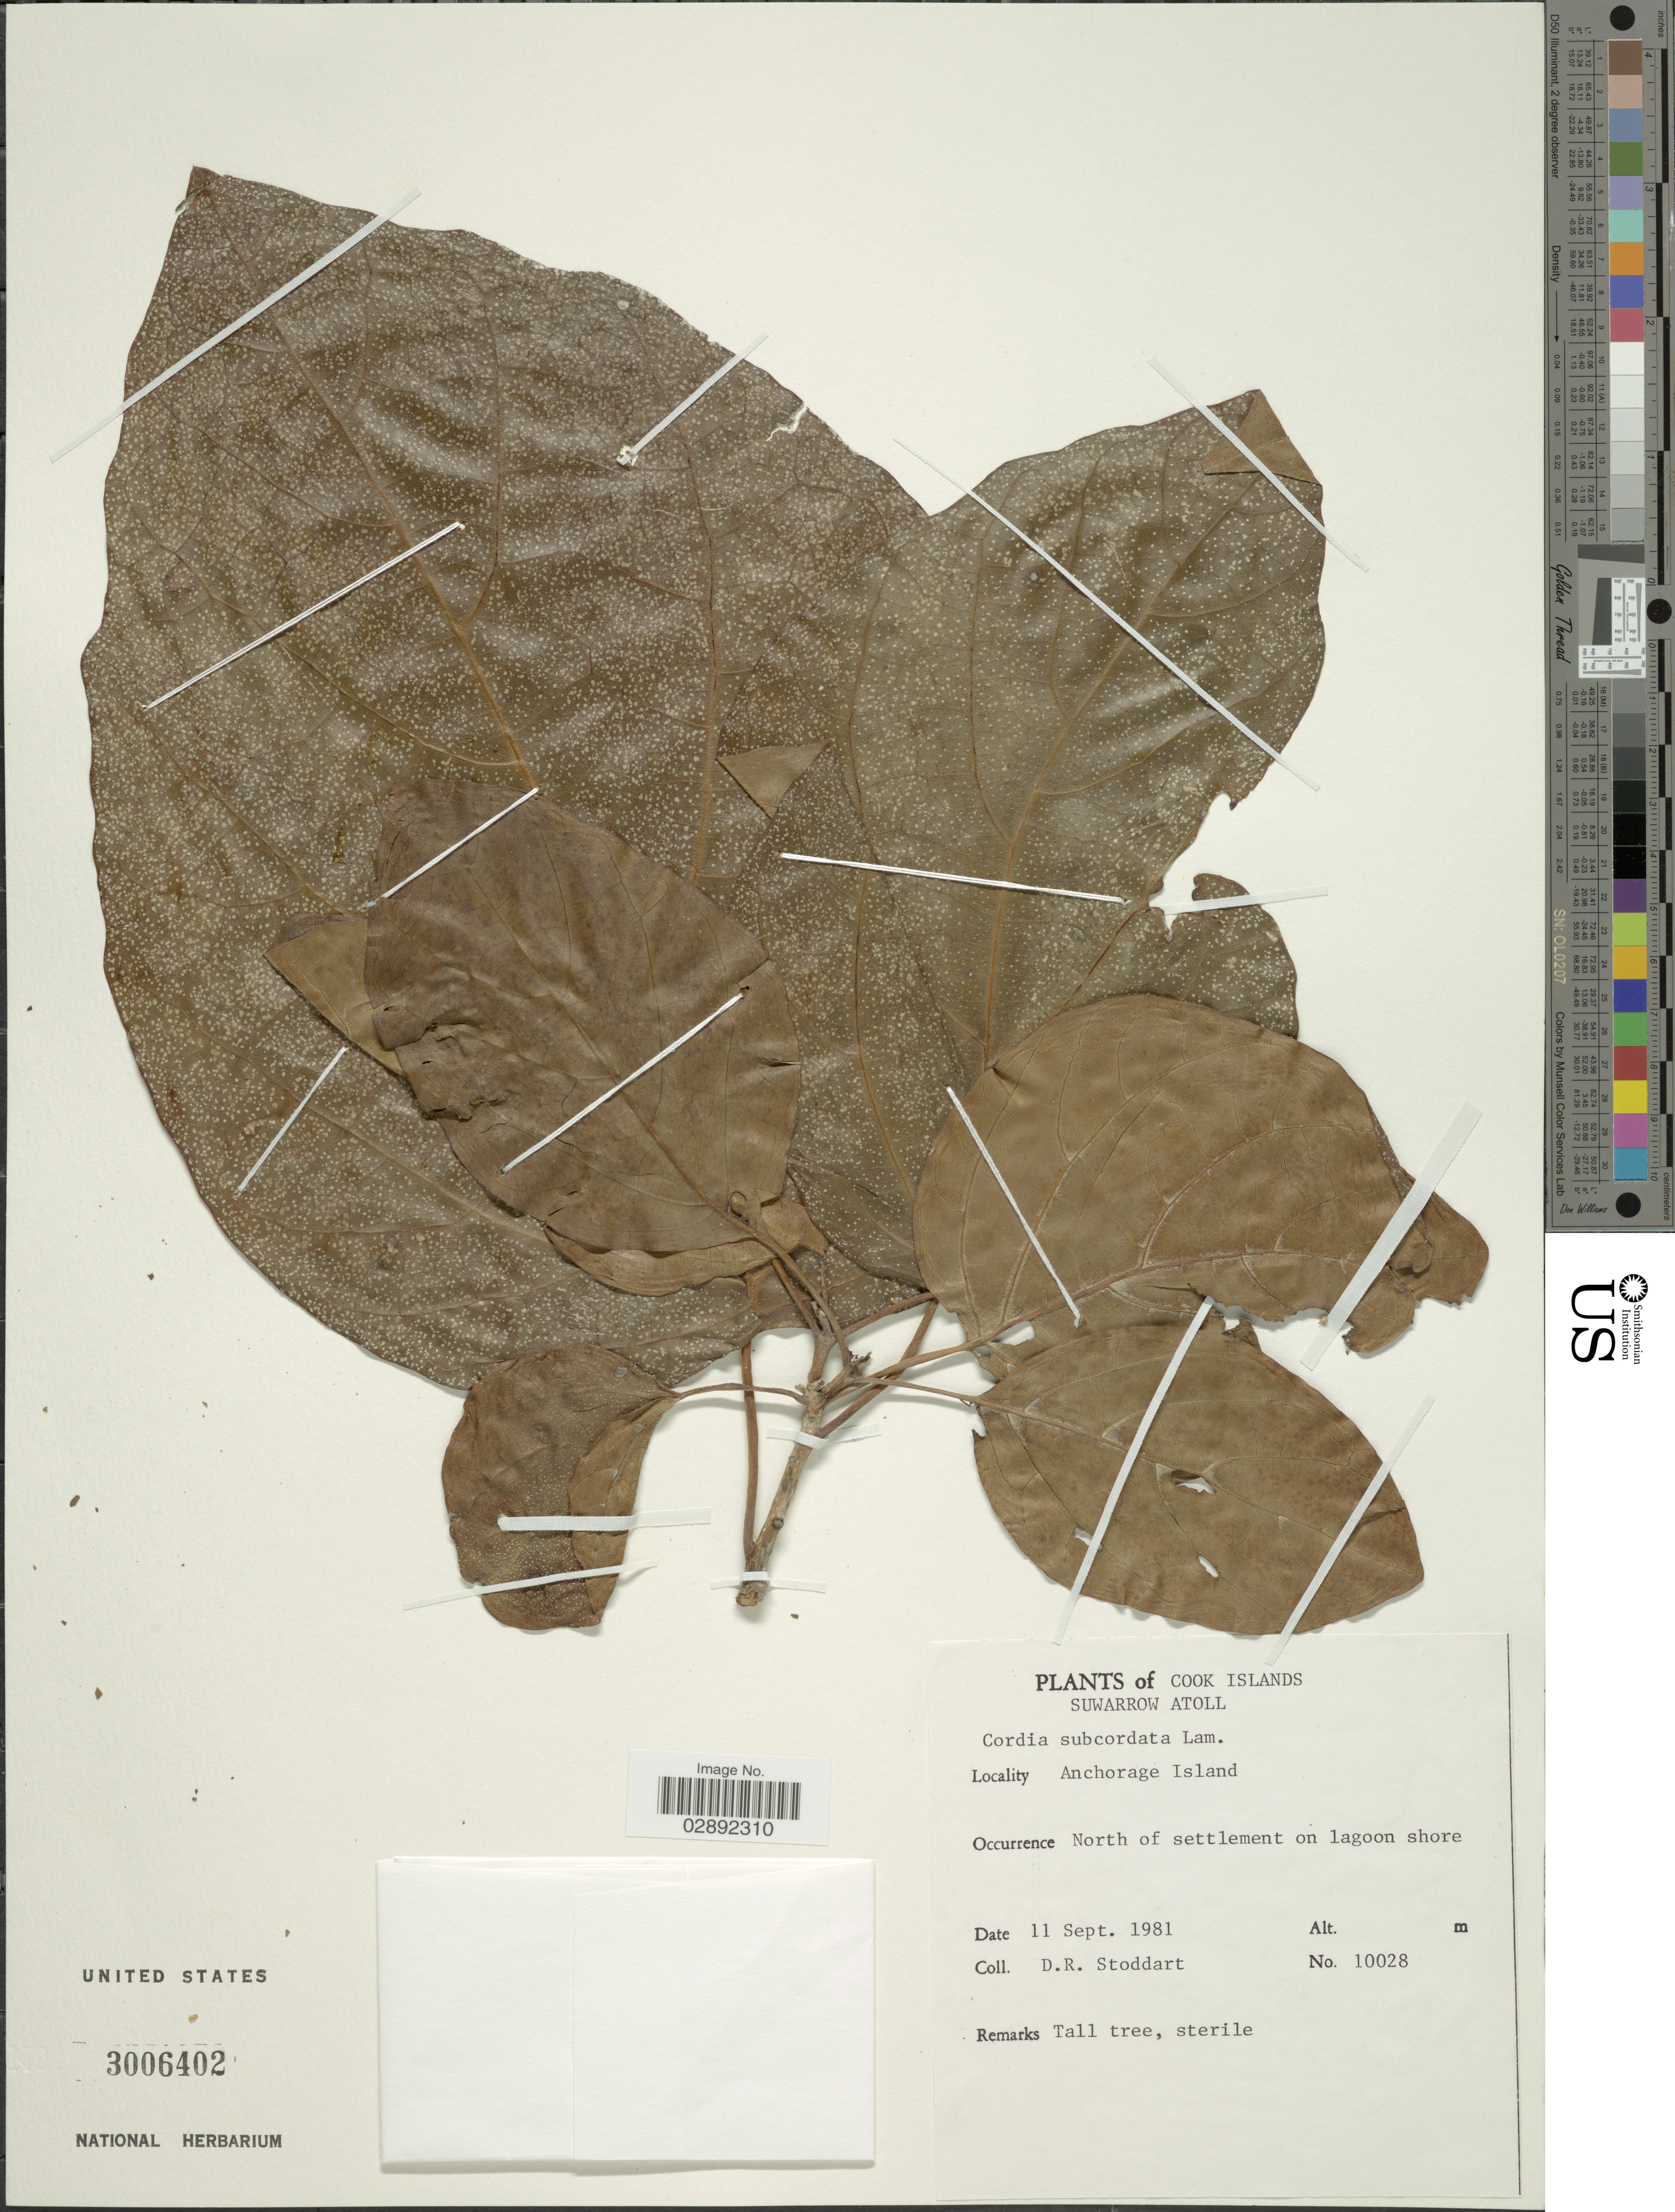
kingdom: Plantae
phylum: Tracheophyta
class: Magnoliopsida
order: Boraginales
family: Cordiaceae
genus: Cordia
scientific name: Cordia subcordata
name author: Lam.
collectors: D. R. Stoddart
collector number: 10028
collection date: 1981-09-11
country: Cook Islands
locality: Suwarrow Atoll. Anchorage Island.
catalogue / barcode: US 3006402